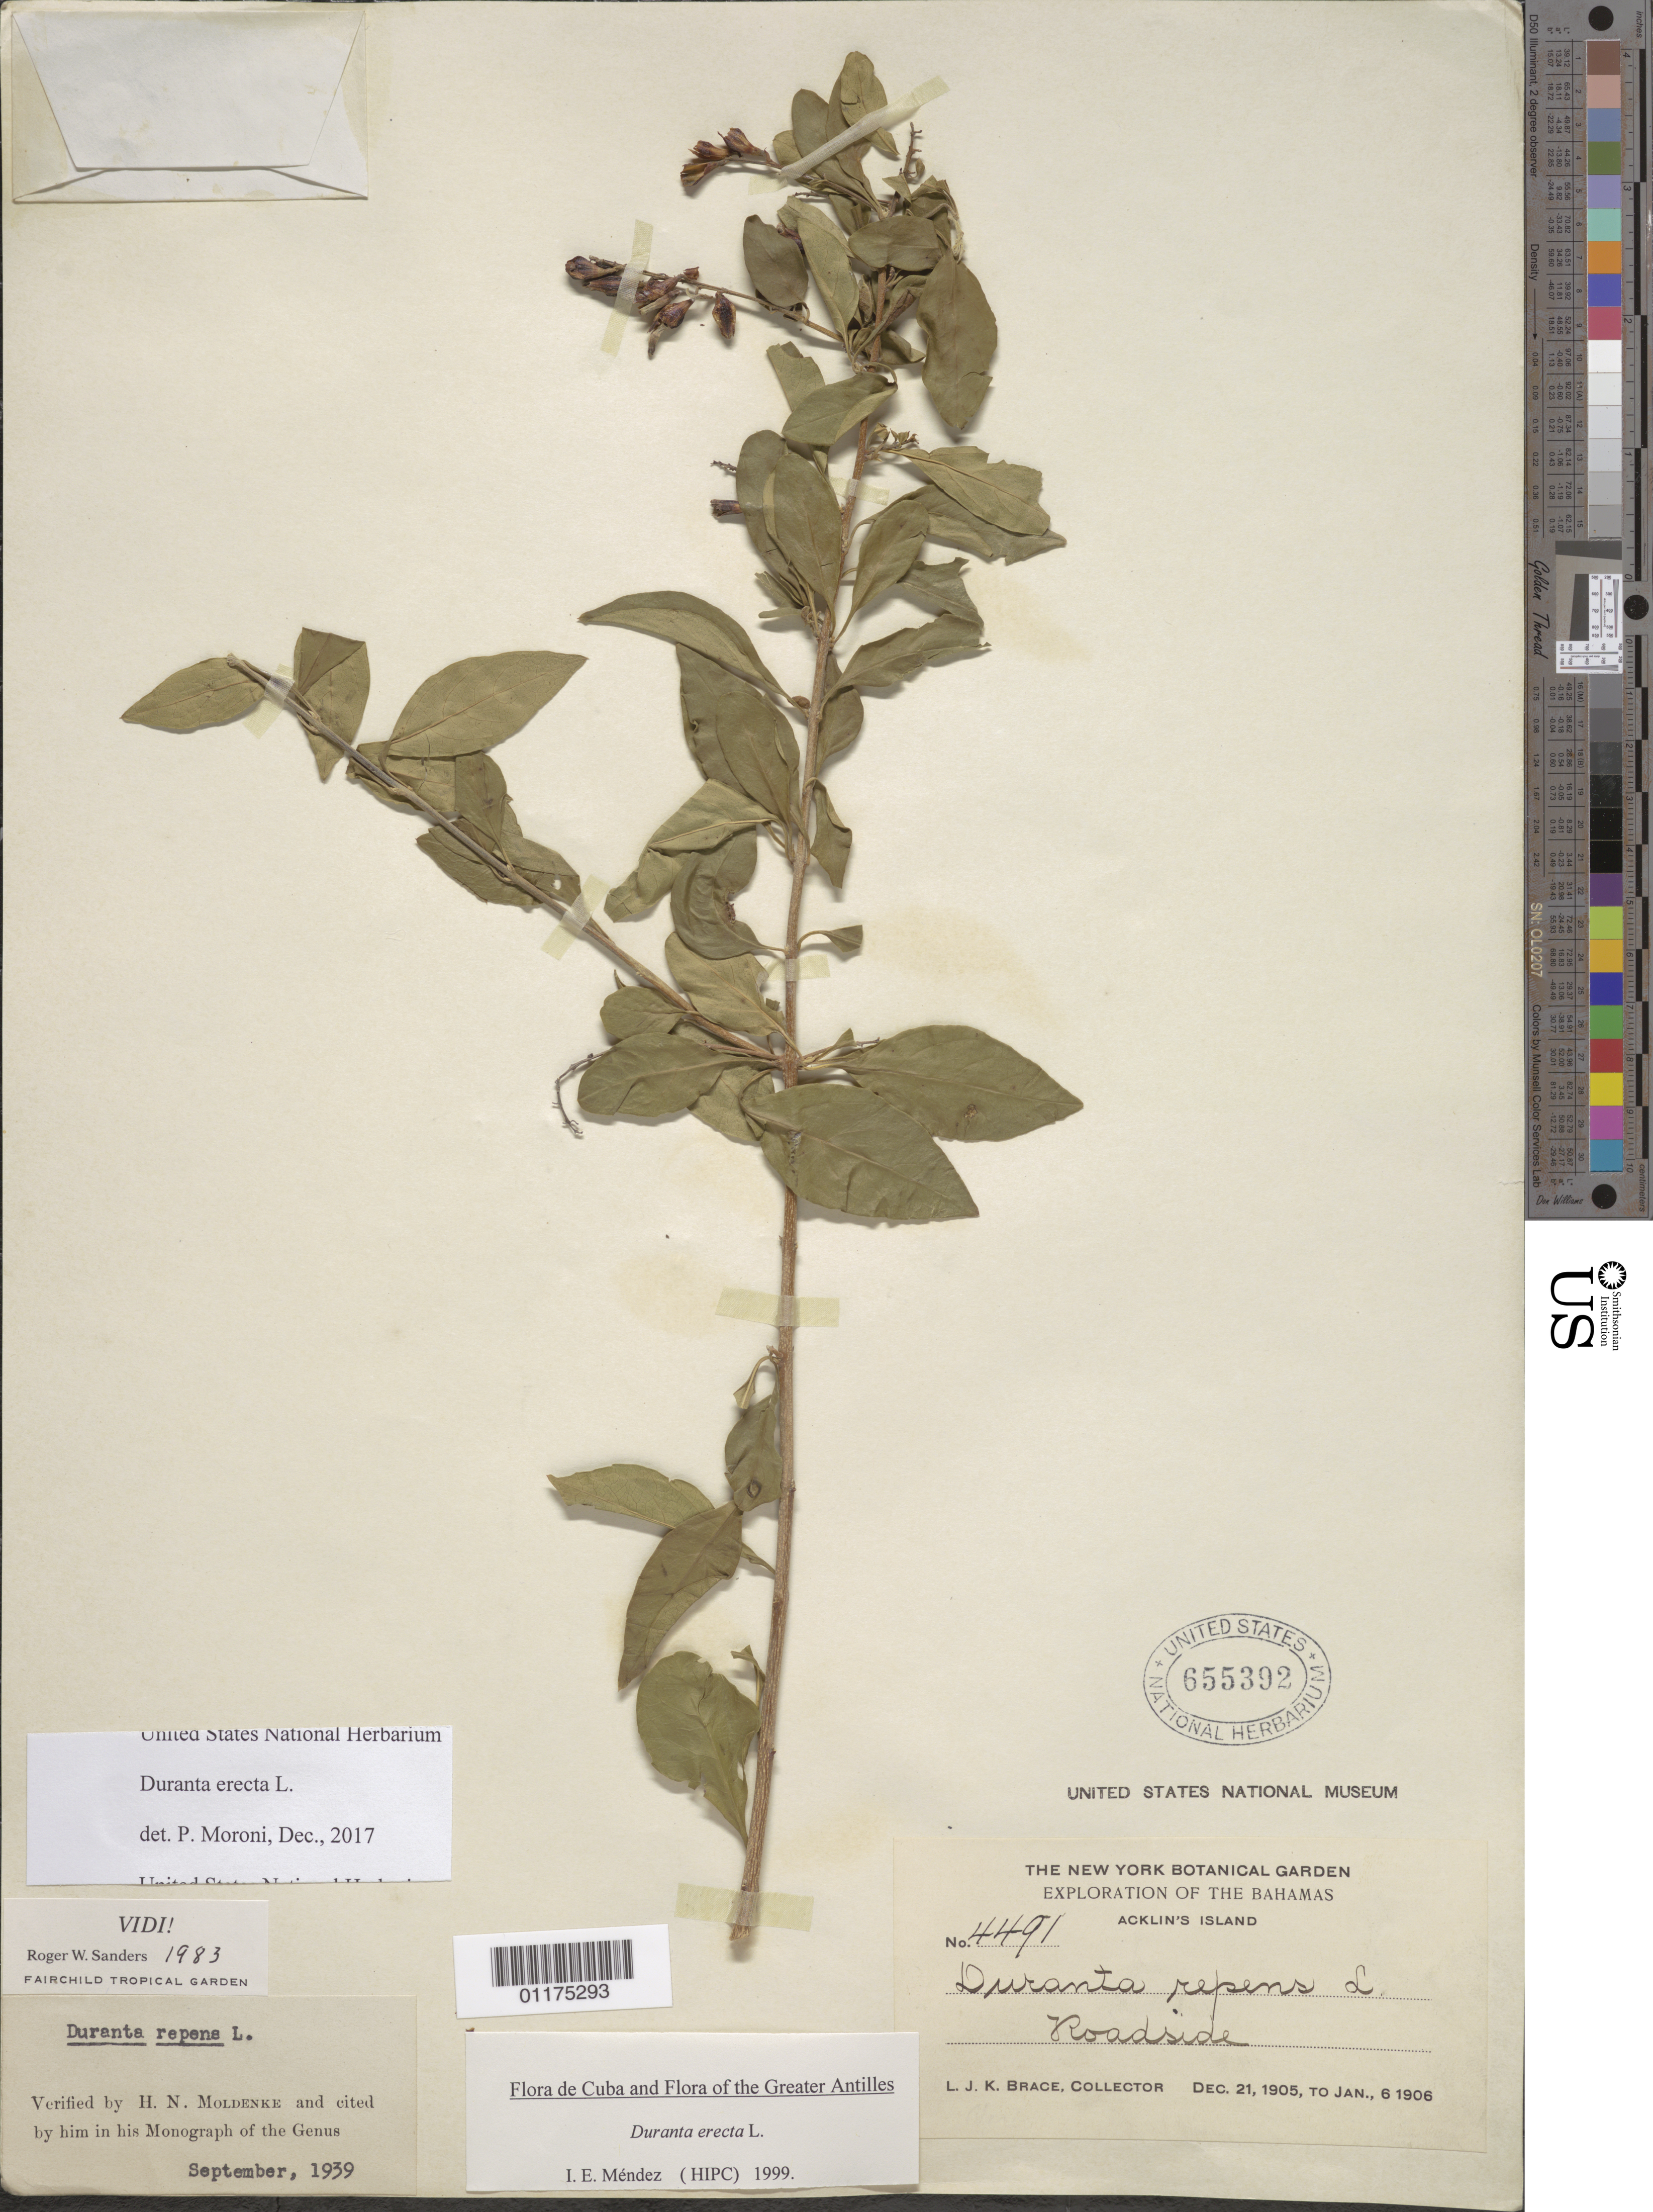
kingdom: Plantae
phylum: Tracheophyta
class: Magnoliopsida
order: Lamiales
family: Verbenaceae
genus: Duranta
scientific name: Duranta erecta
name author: L.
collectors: L. J. K. Brace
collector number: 4491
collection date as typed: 21 Dec 1905 to 06 Jan 1906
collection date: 1905-12-21/1906-01-06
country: Bahamas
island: Acklin's I.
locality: Roadside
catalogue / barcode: US 655392